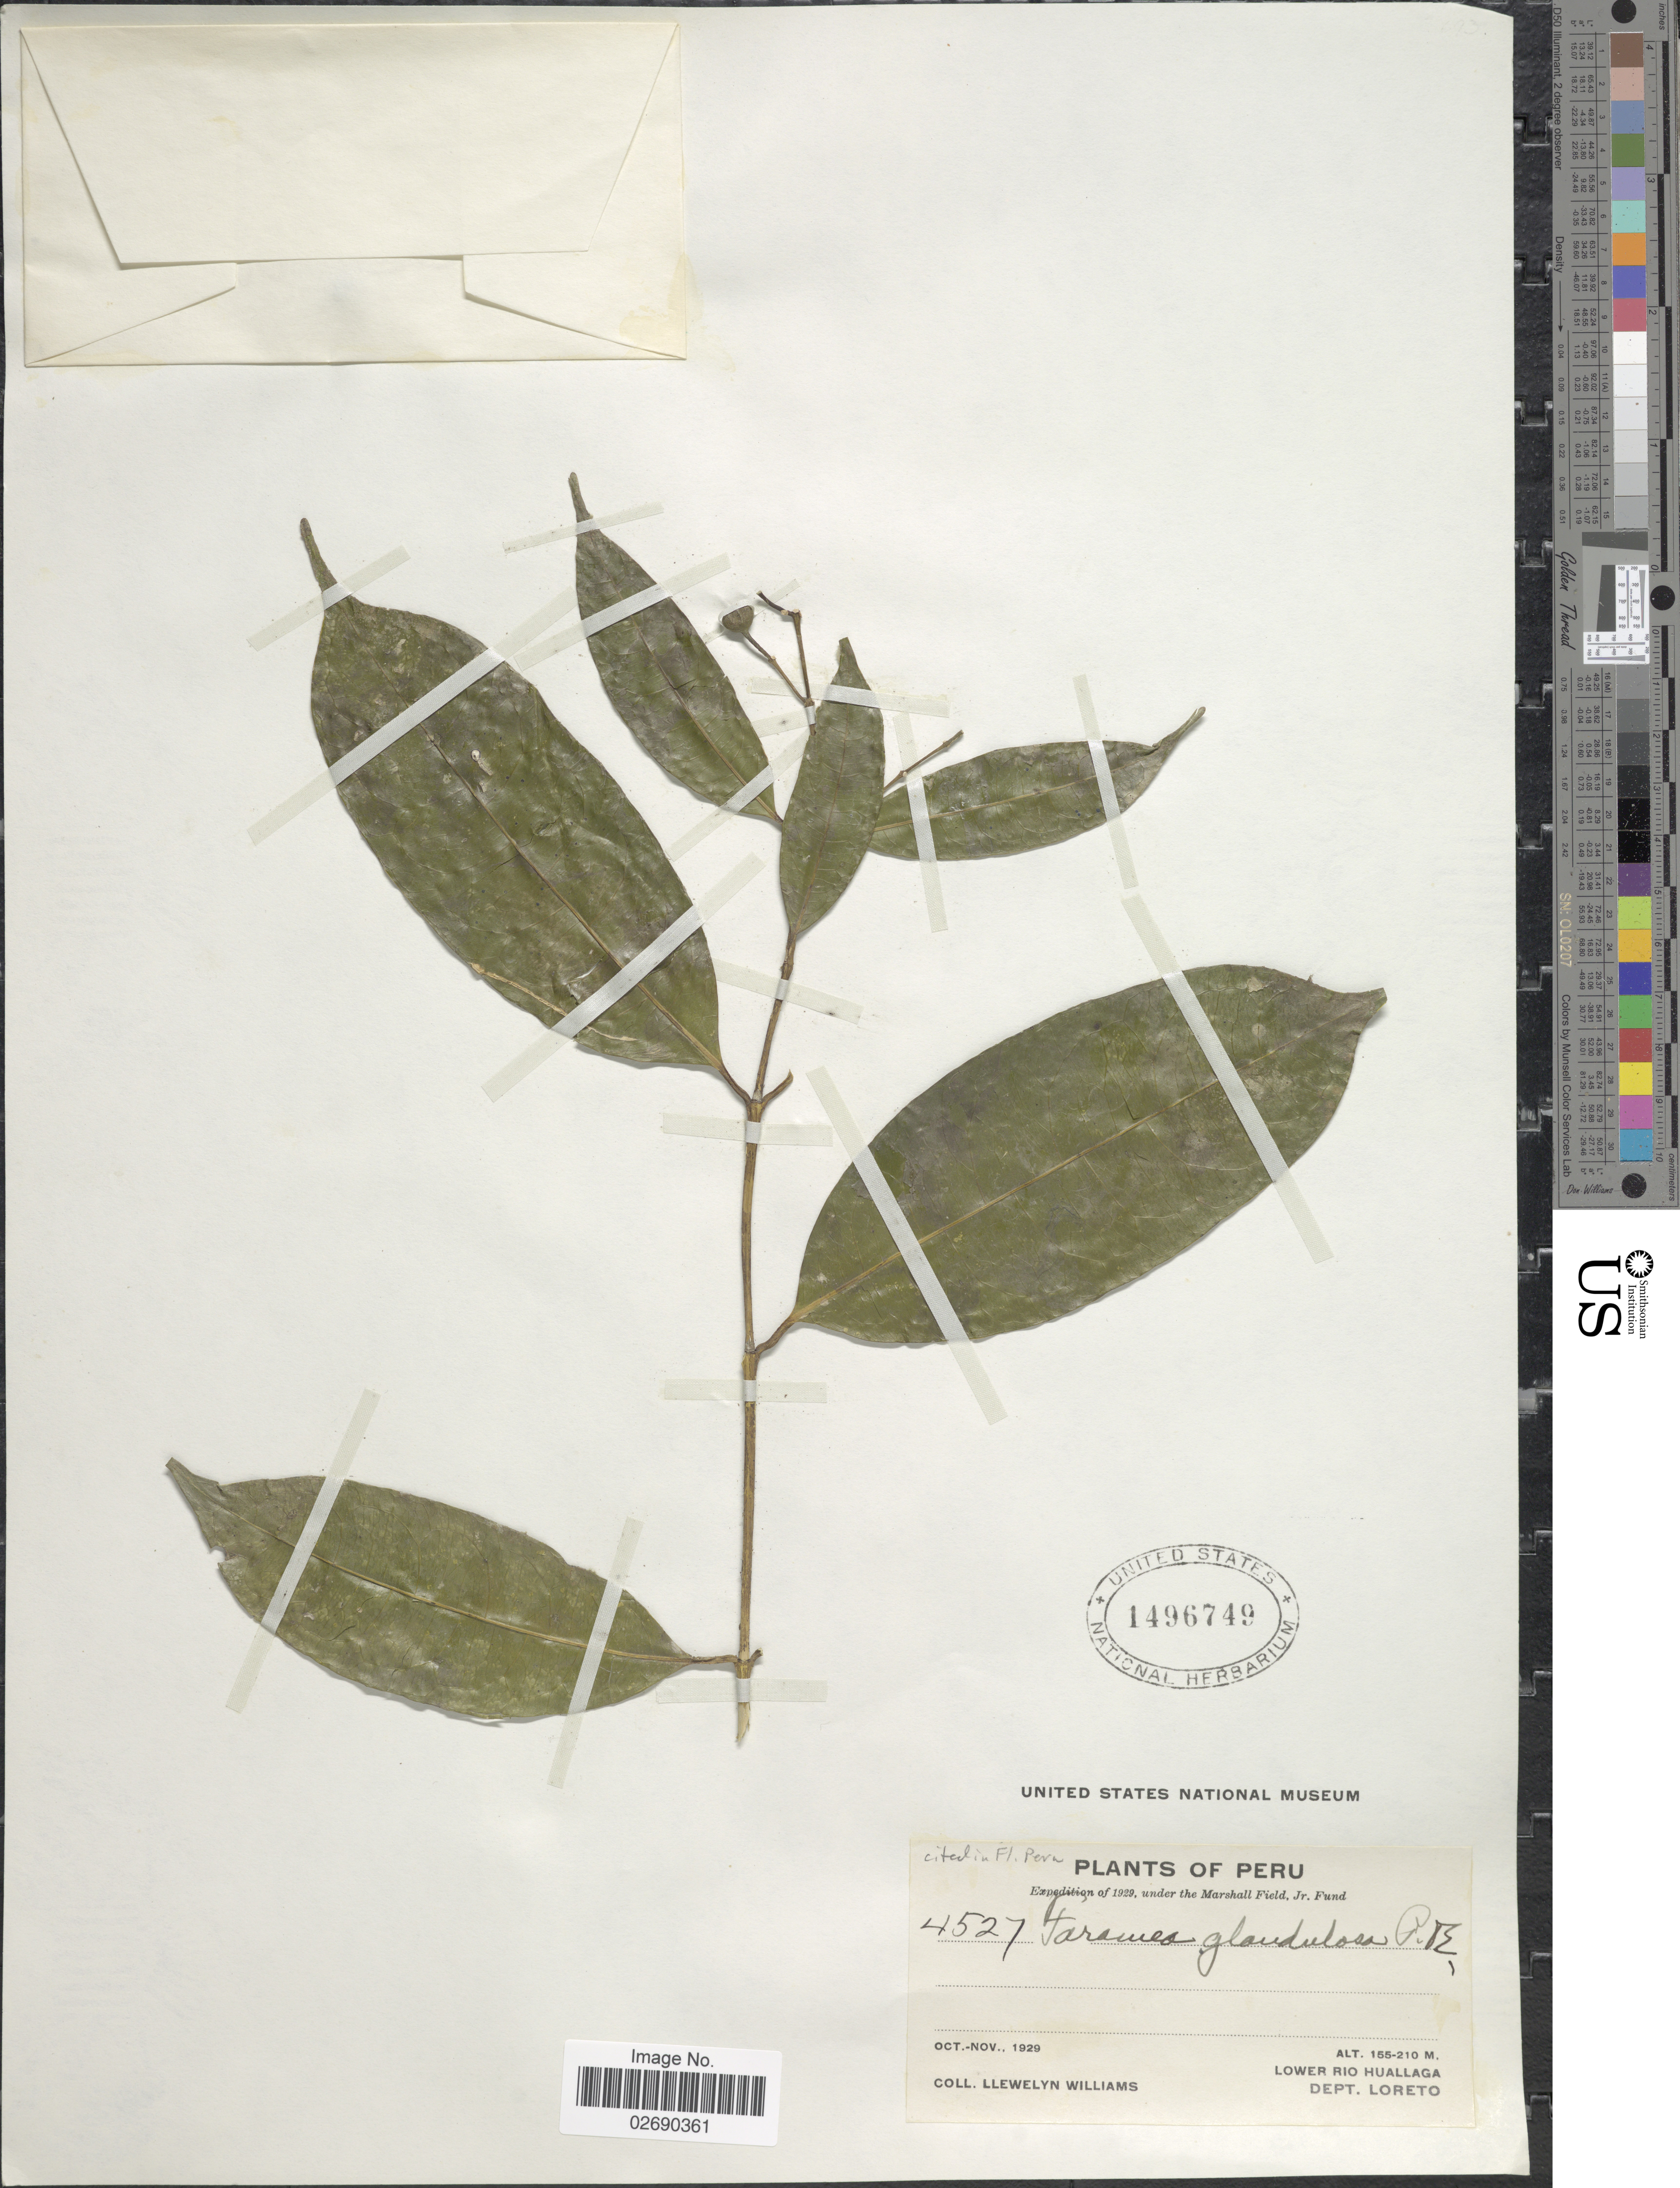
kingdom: Plantae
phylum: Tracheophyta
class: Magnoliopsida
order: Gentianales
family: Rubiaceae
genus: Faramea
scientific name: Faramea glandulosa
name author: Poepp.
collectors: Ll. Williams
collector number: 4527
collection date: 1929-10/1929-11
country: Peru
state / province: Loreto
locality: Lower Rio Huallaga, Dept. Loreto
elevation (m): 155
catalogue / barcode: US 1496749